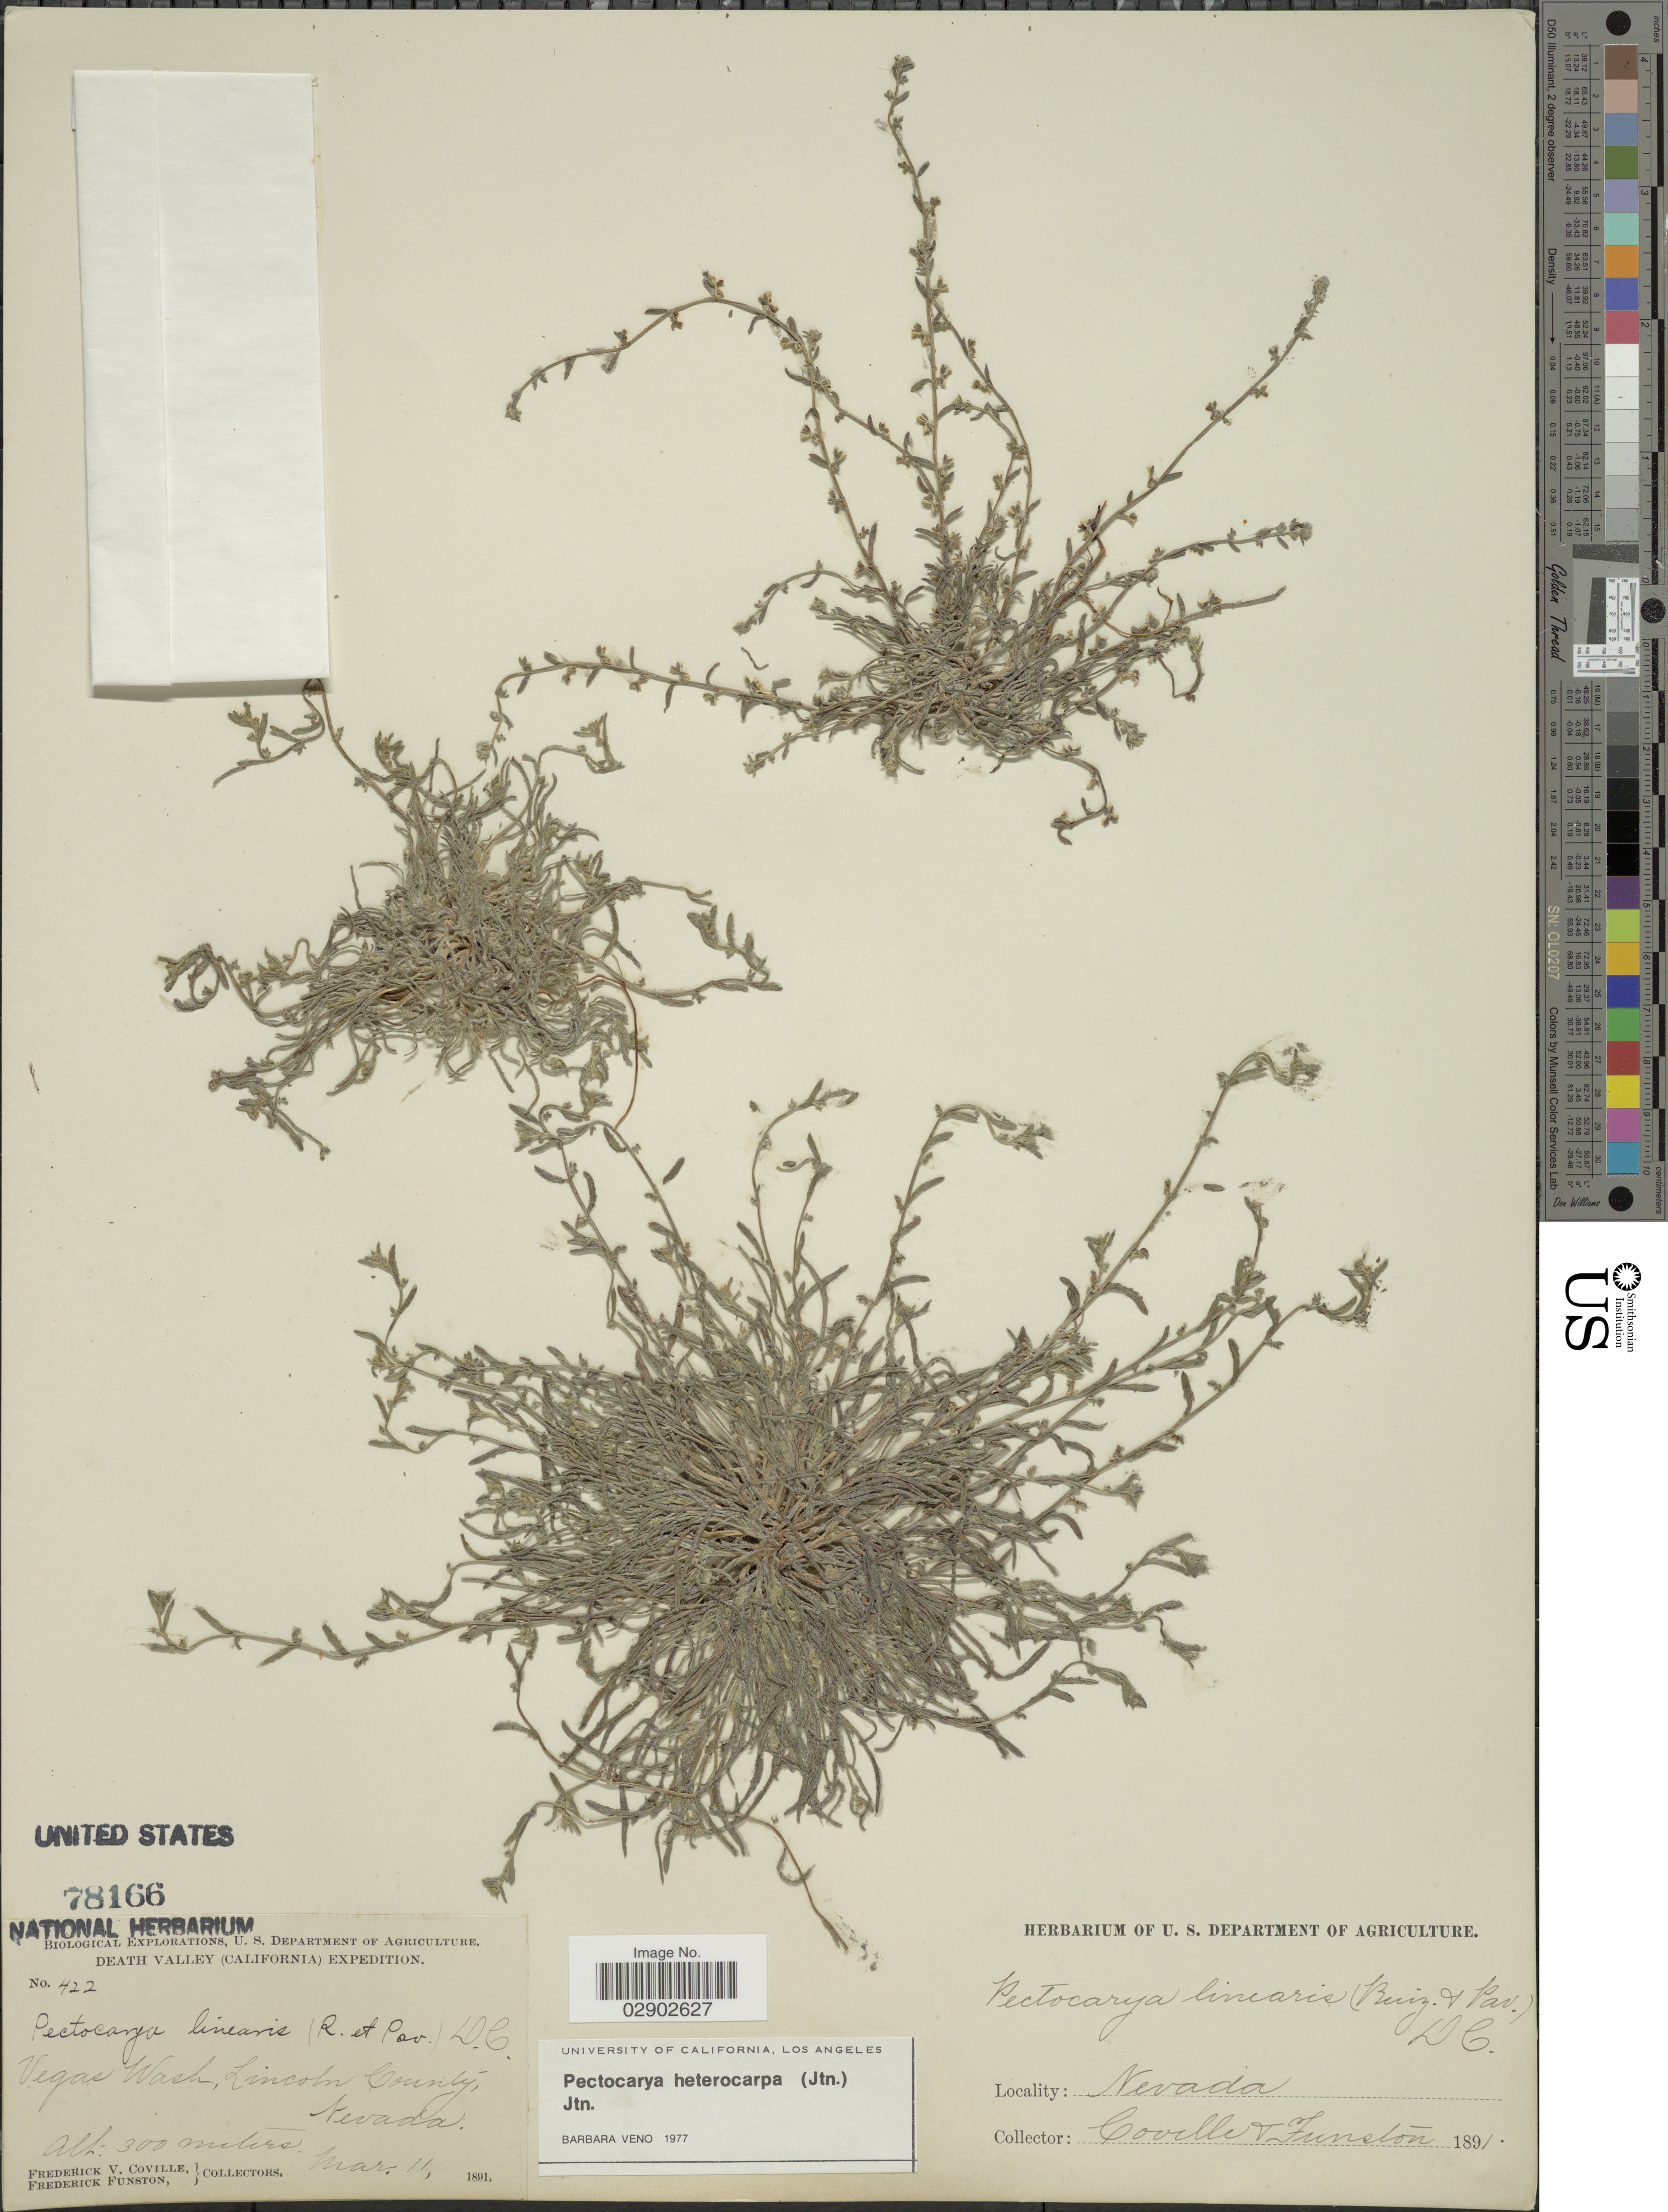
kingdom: Plantae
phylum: Tracheophyta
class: Magnoliopsida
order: Boraginales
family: Boraginaceae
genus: Pectocarya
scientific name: Pectocarya heterocarpa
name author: (I.M. Johnst.) I.M. Johnst.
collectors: F. V. Coville & F. Funston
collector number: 422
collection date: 1891-03-11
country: United States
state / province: Nevada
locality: Vegas Wash, Lincoln County.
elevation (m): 300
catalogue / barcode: US 78166